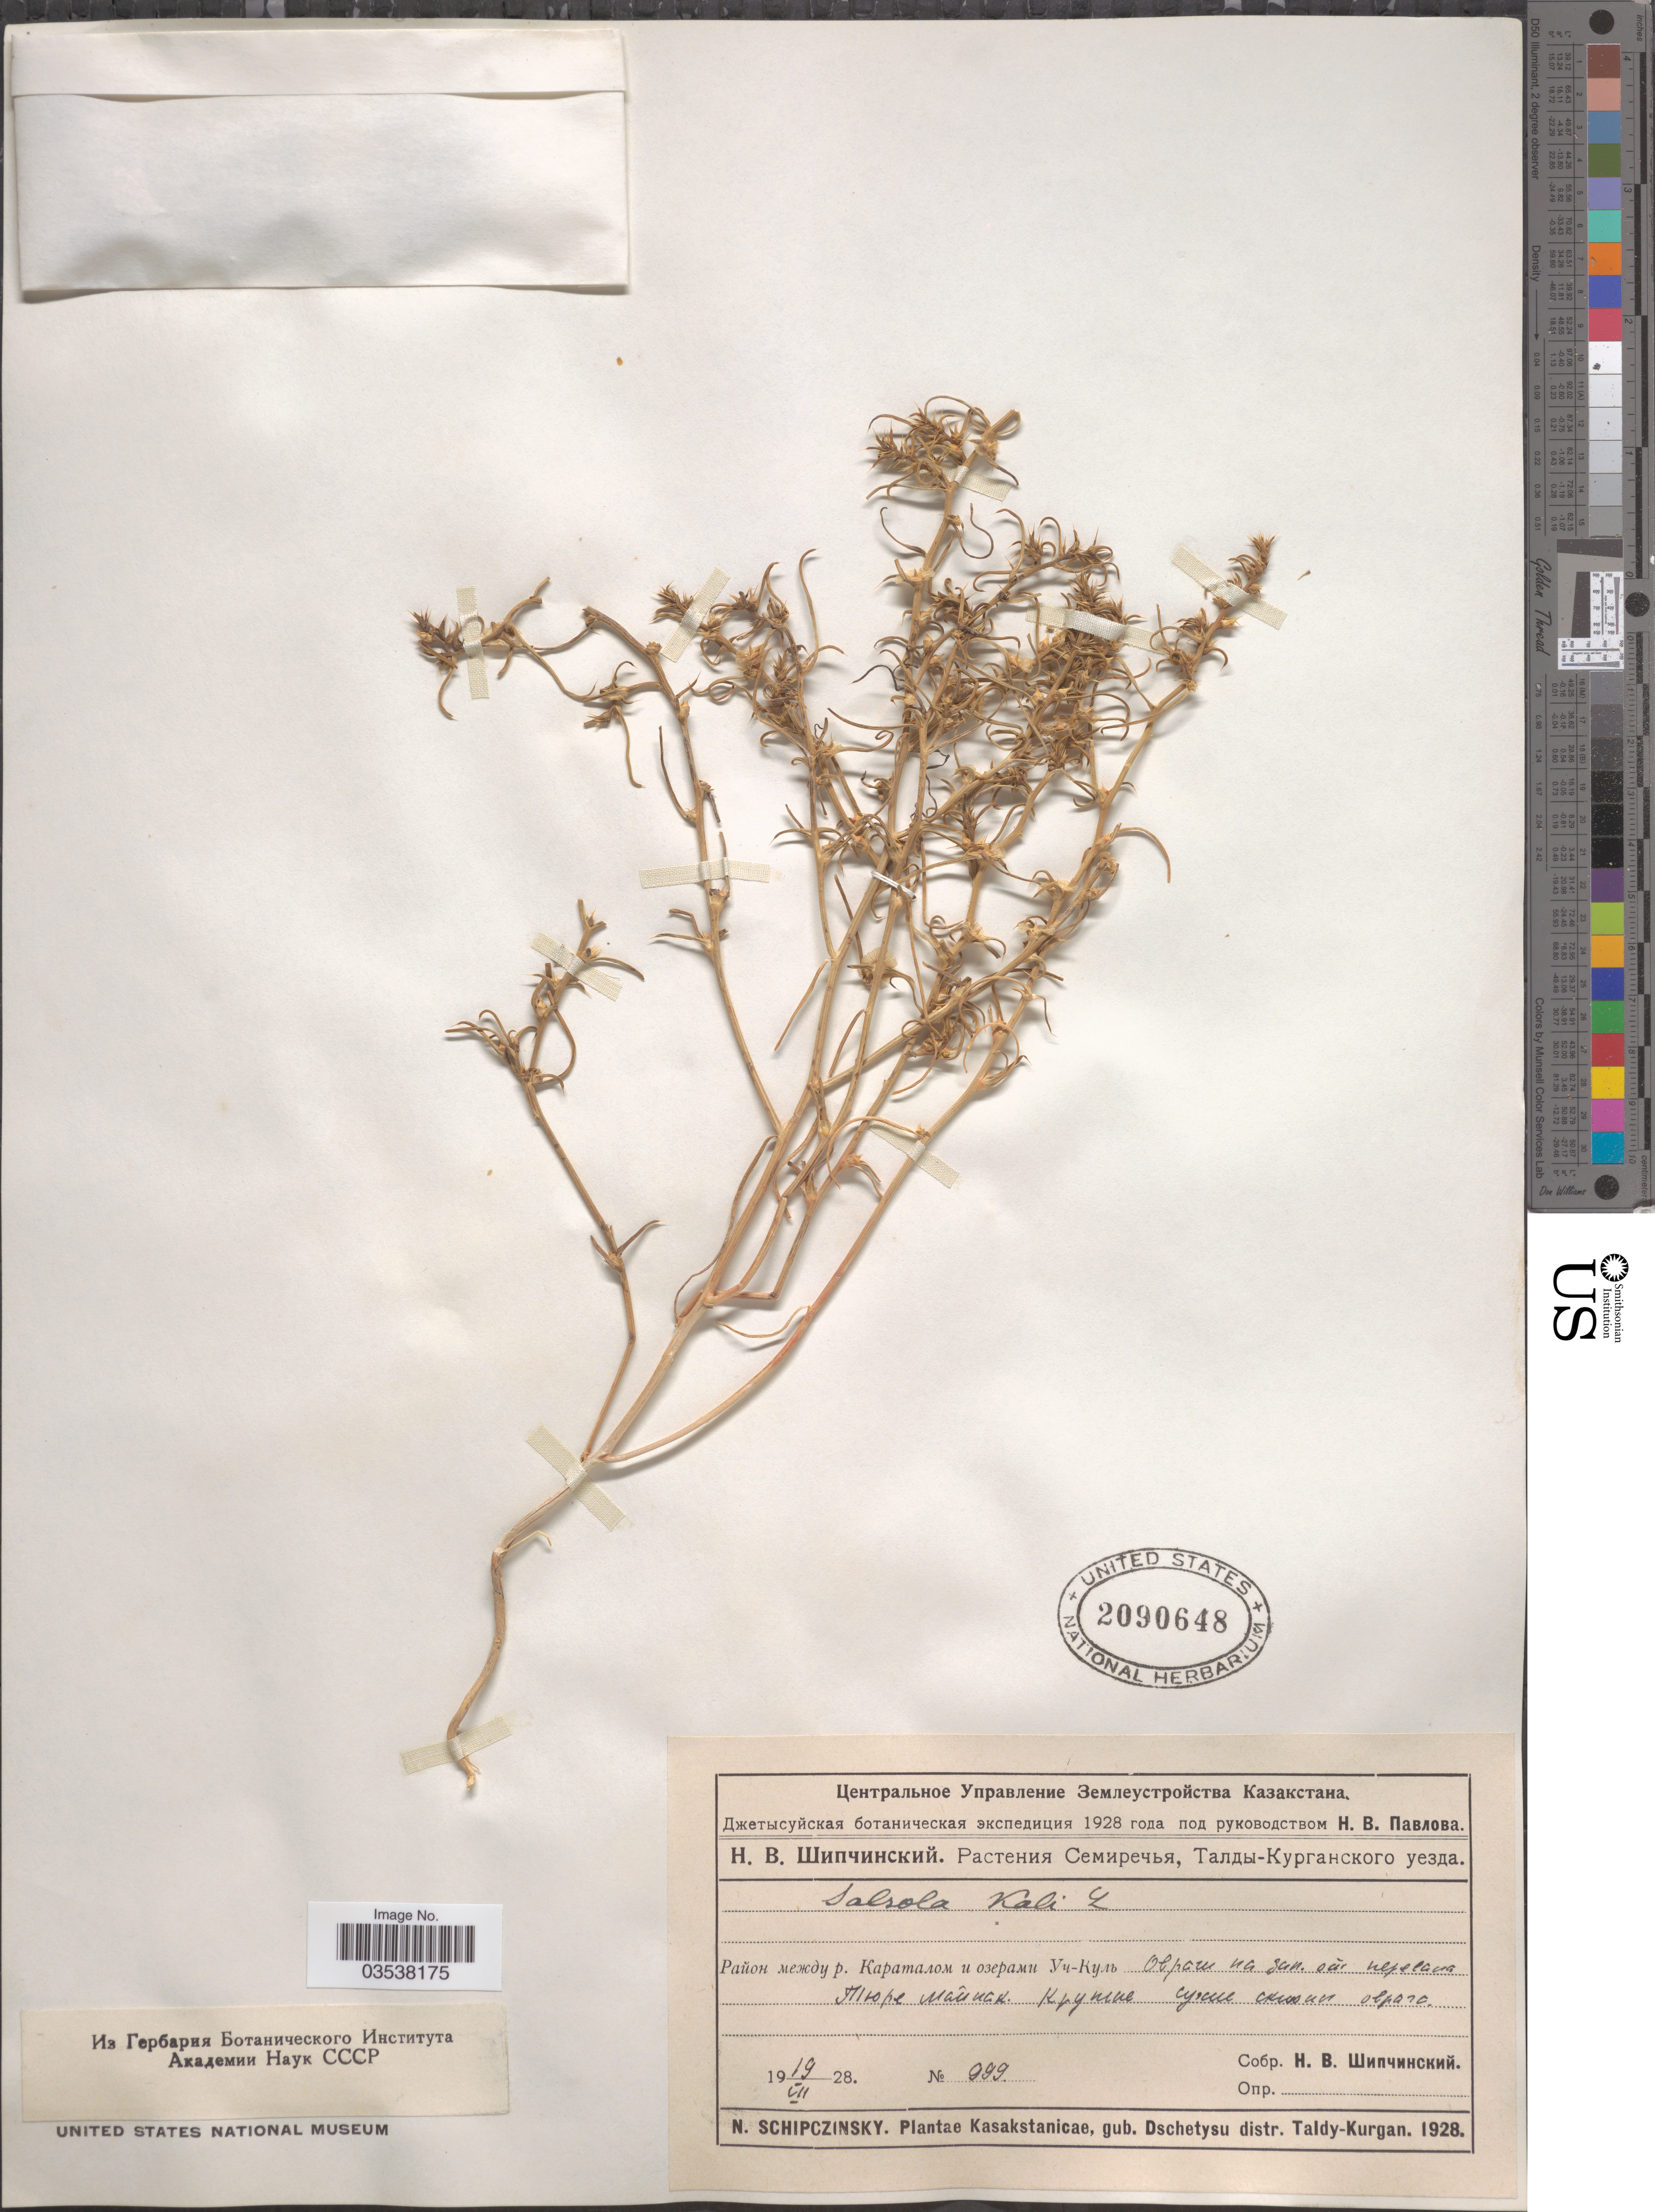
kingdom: Plantae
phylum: Tracheophyta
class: Magnoliopsida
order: Caryophyllales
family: Amaranthaceae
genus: Salsola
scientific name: Salsola kali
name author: L.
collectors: N. Schipczinsky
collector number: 999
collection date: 1928-07-19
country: Kazakhstan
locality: X. Gub. Dschetysu distr. Taldy-Kurgan.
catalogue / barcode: US 2090648